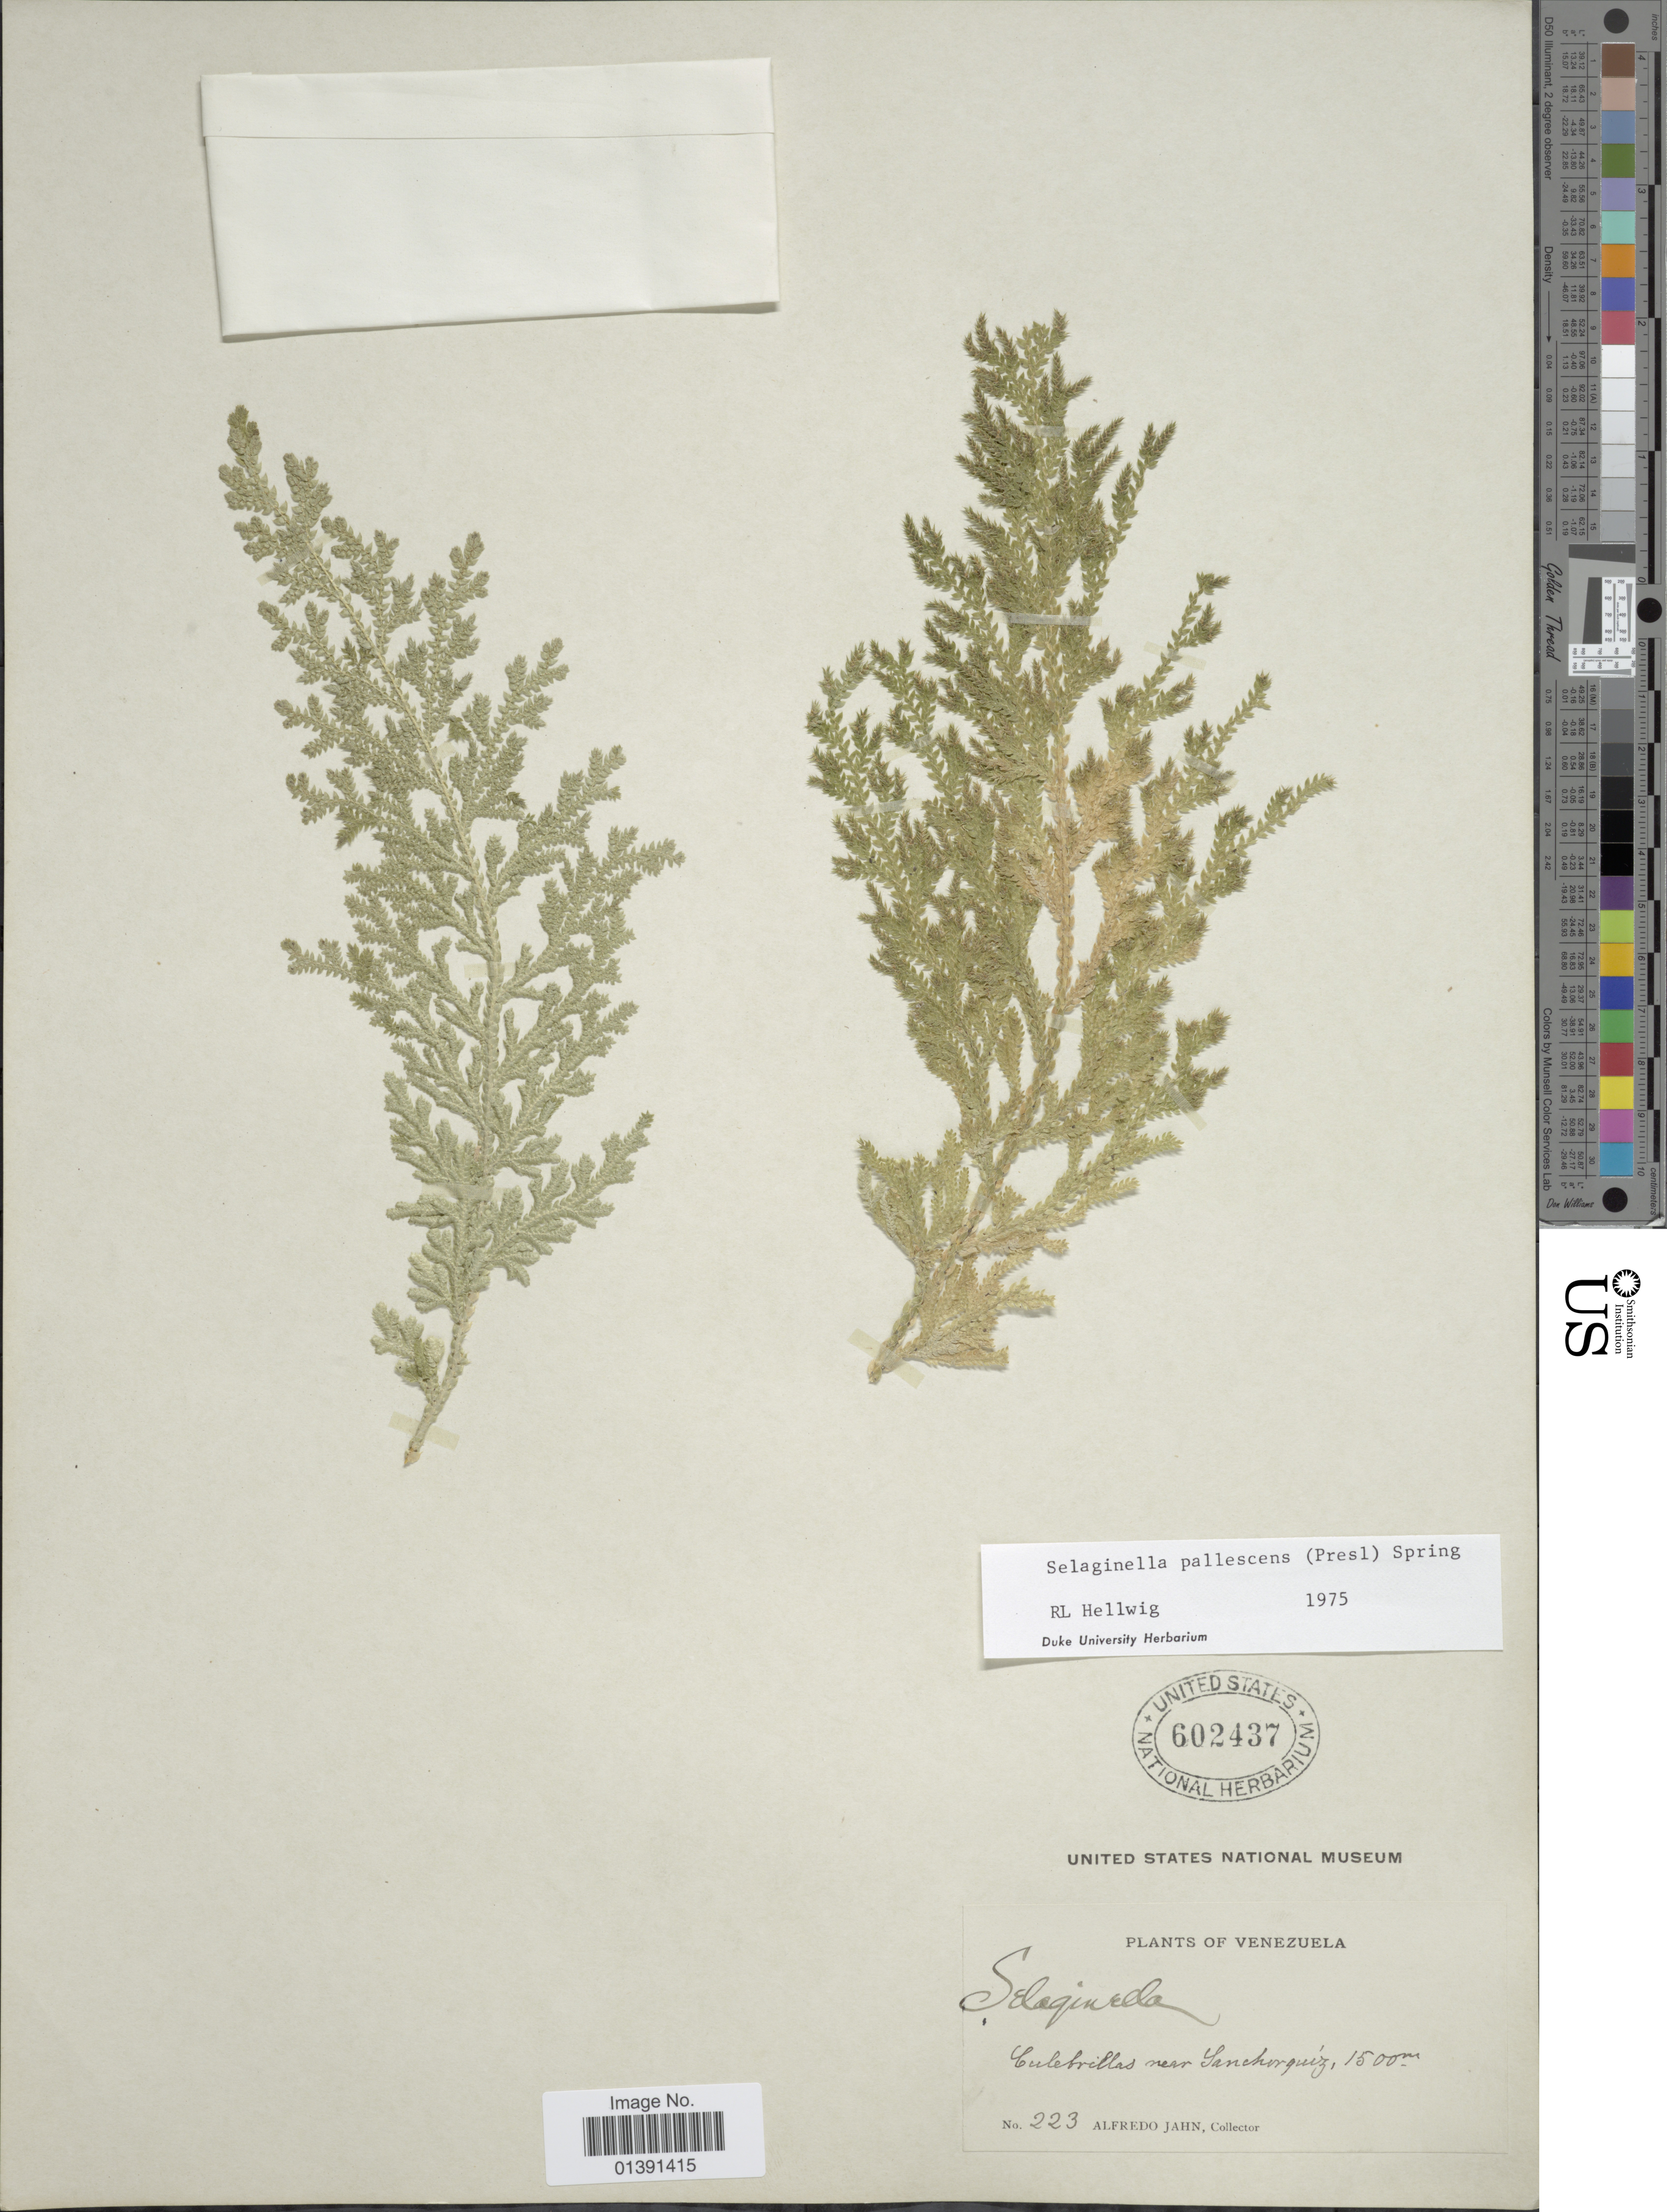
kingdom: Plantae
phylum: Tracheophyta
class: Lycopodiopsida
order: Selaginellales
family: Selaginellaceae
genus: Selaginella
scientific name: Selaginella pallescens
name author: (C. Presl) Spring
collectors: A. Jahn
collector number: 223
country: Venezuela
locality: Culebrillas near Sanchorquíz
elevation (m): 1500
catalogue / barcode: US 602437